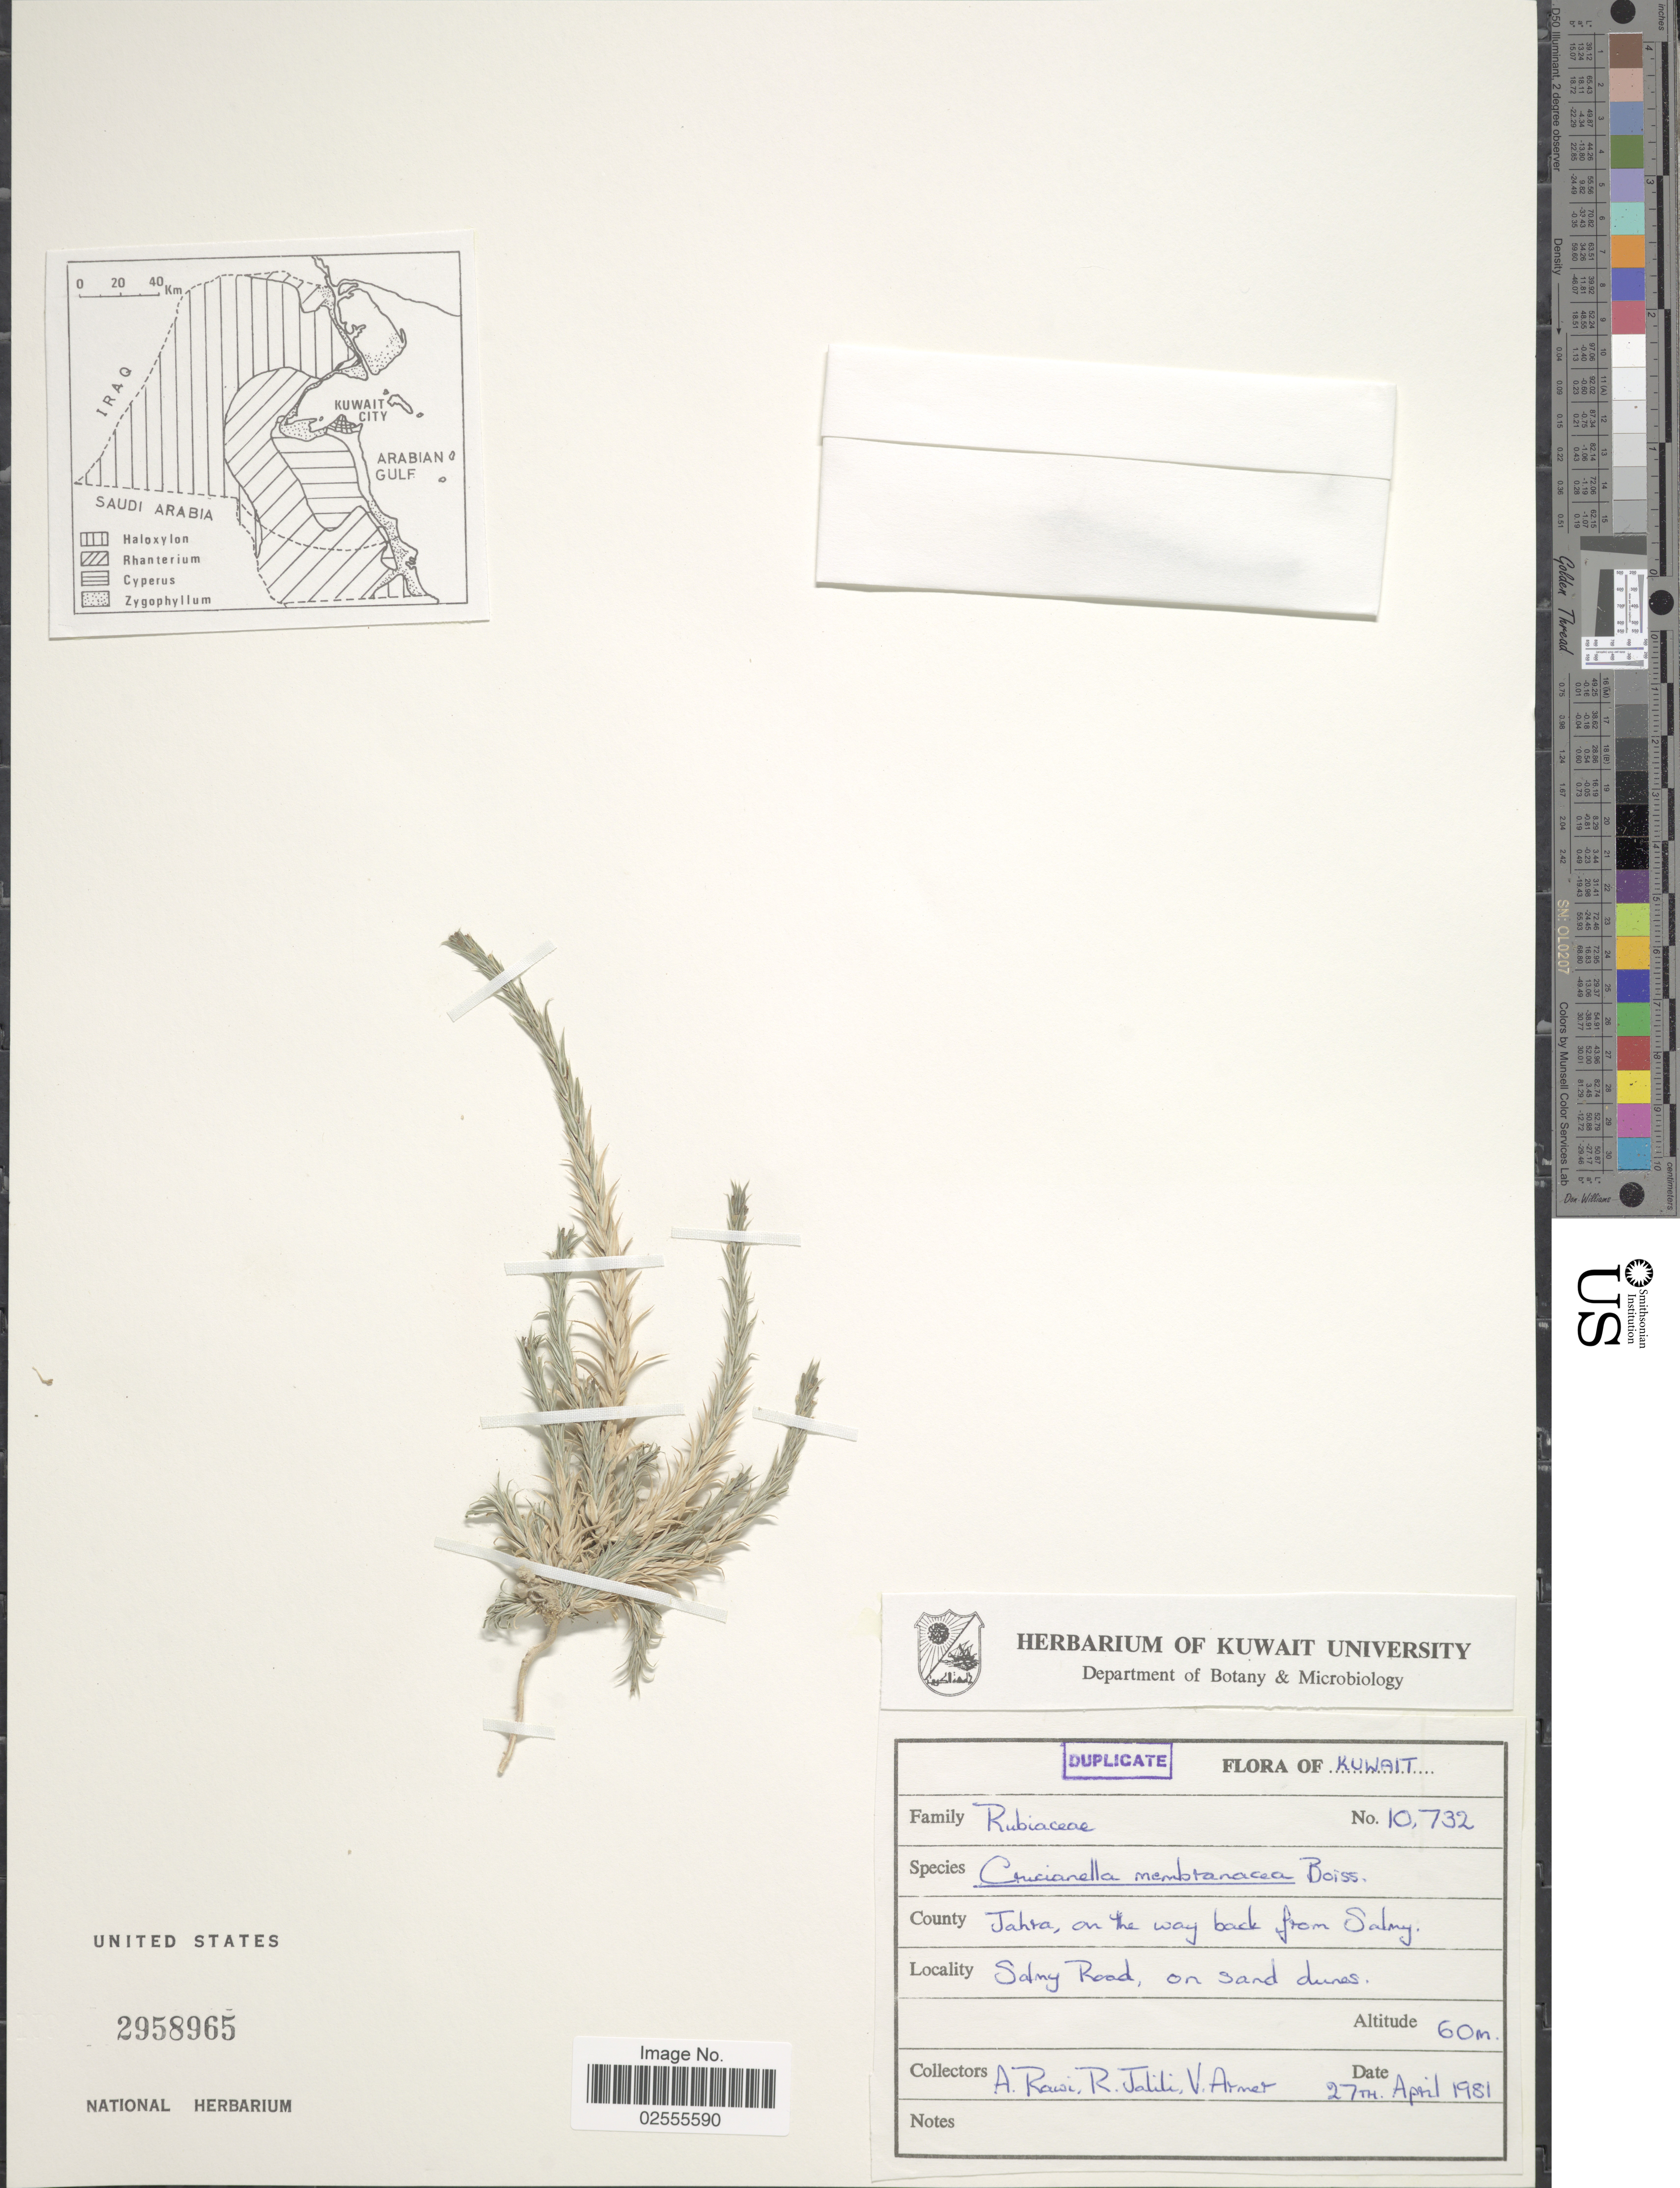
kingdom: Plantae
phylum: Tracheophyta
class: Magnoliopsida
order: Gentianales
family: Rubiaceae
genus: Crucianella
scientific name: Crucianella membranacea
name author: Boiss.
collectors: A. Rawi, R. Jalili & V. Armet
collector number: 10732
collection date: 1981-04-27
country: Kuwait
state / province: Al Jahra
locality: County Jahra, on the way back from Salny [interpreted], Salny [interpreted] Road, on sand dunes.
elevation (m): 60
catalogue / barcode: US 2958965